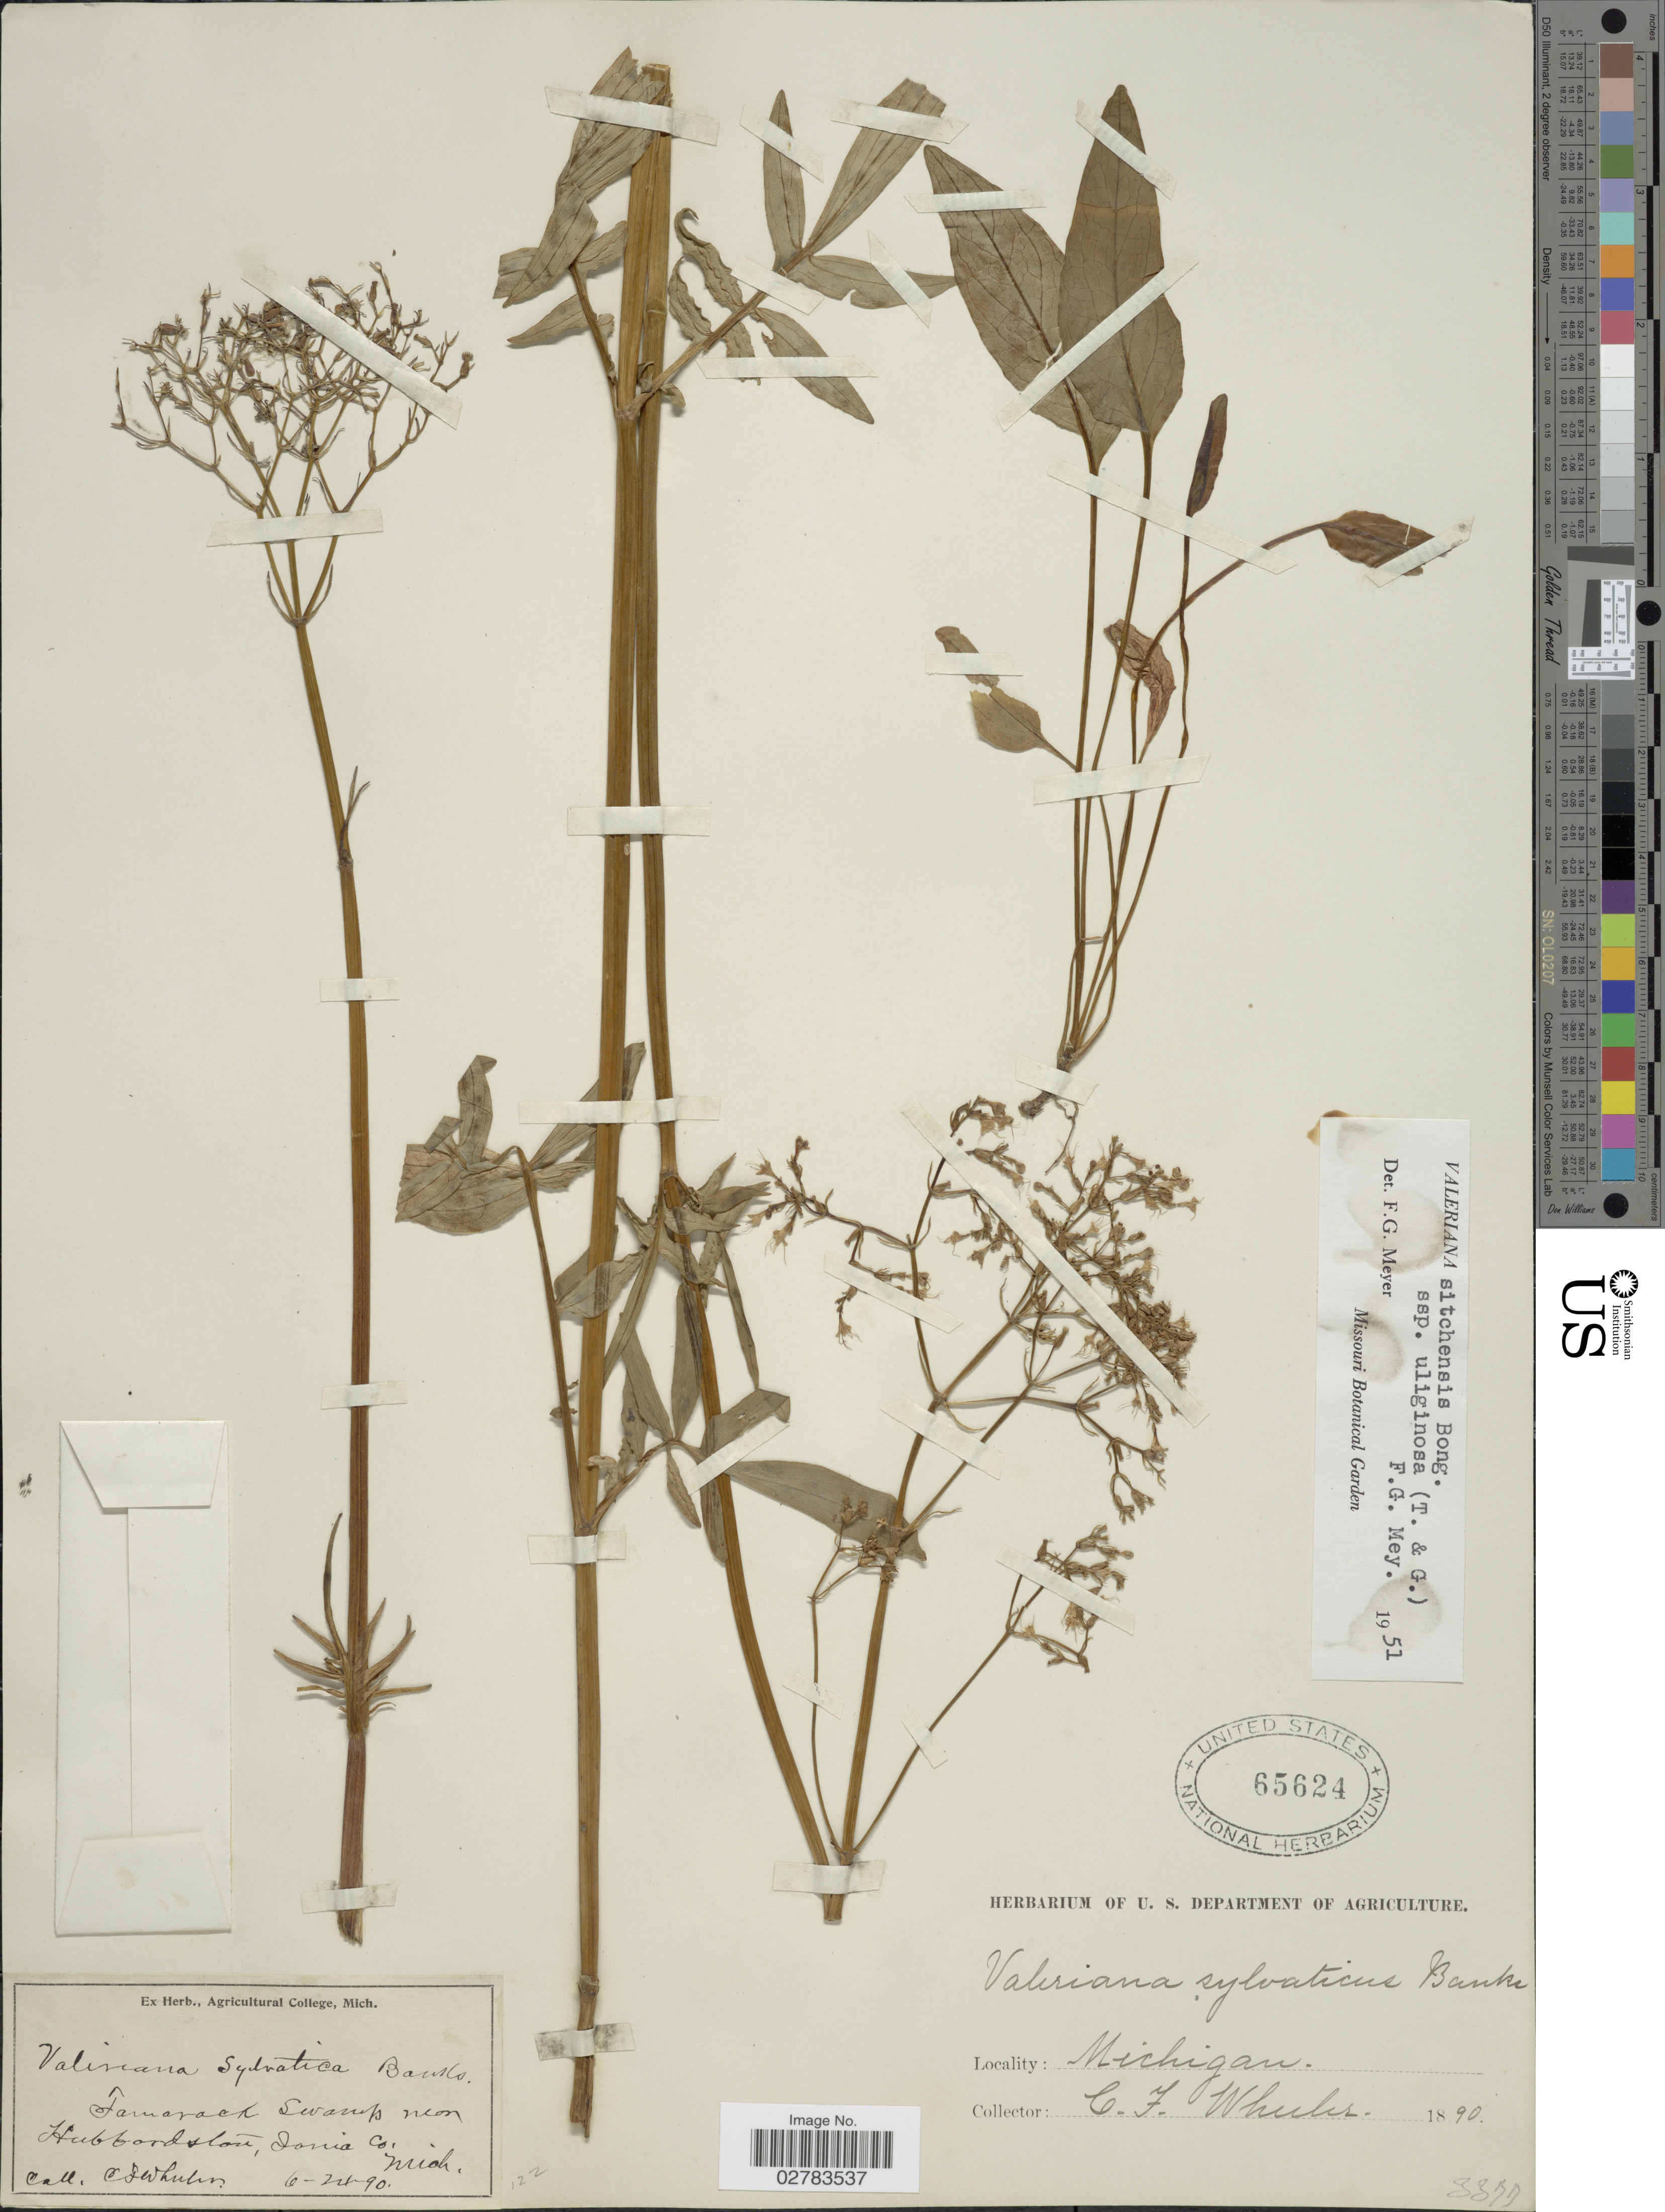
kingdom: Plantae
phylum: Tracheophyta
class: Magnoliopsida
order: Dipsacales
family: Caprifoliaceae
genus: Valeriana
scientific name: Valeriana sitchensis subsp. uliginosa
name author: (Torr. & A. Gray) F.G. Mey.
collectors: C. Wheeler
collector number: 3379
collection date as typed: Transcribed d/m/y: 24/6/90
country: United States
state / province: Michigan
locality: Tamarack Swamp near Hubbardston, Ionia Co.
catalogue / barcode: US 65624